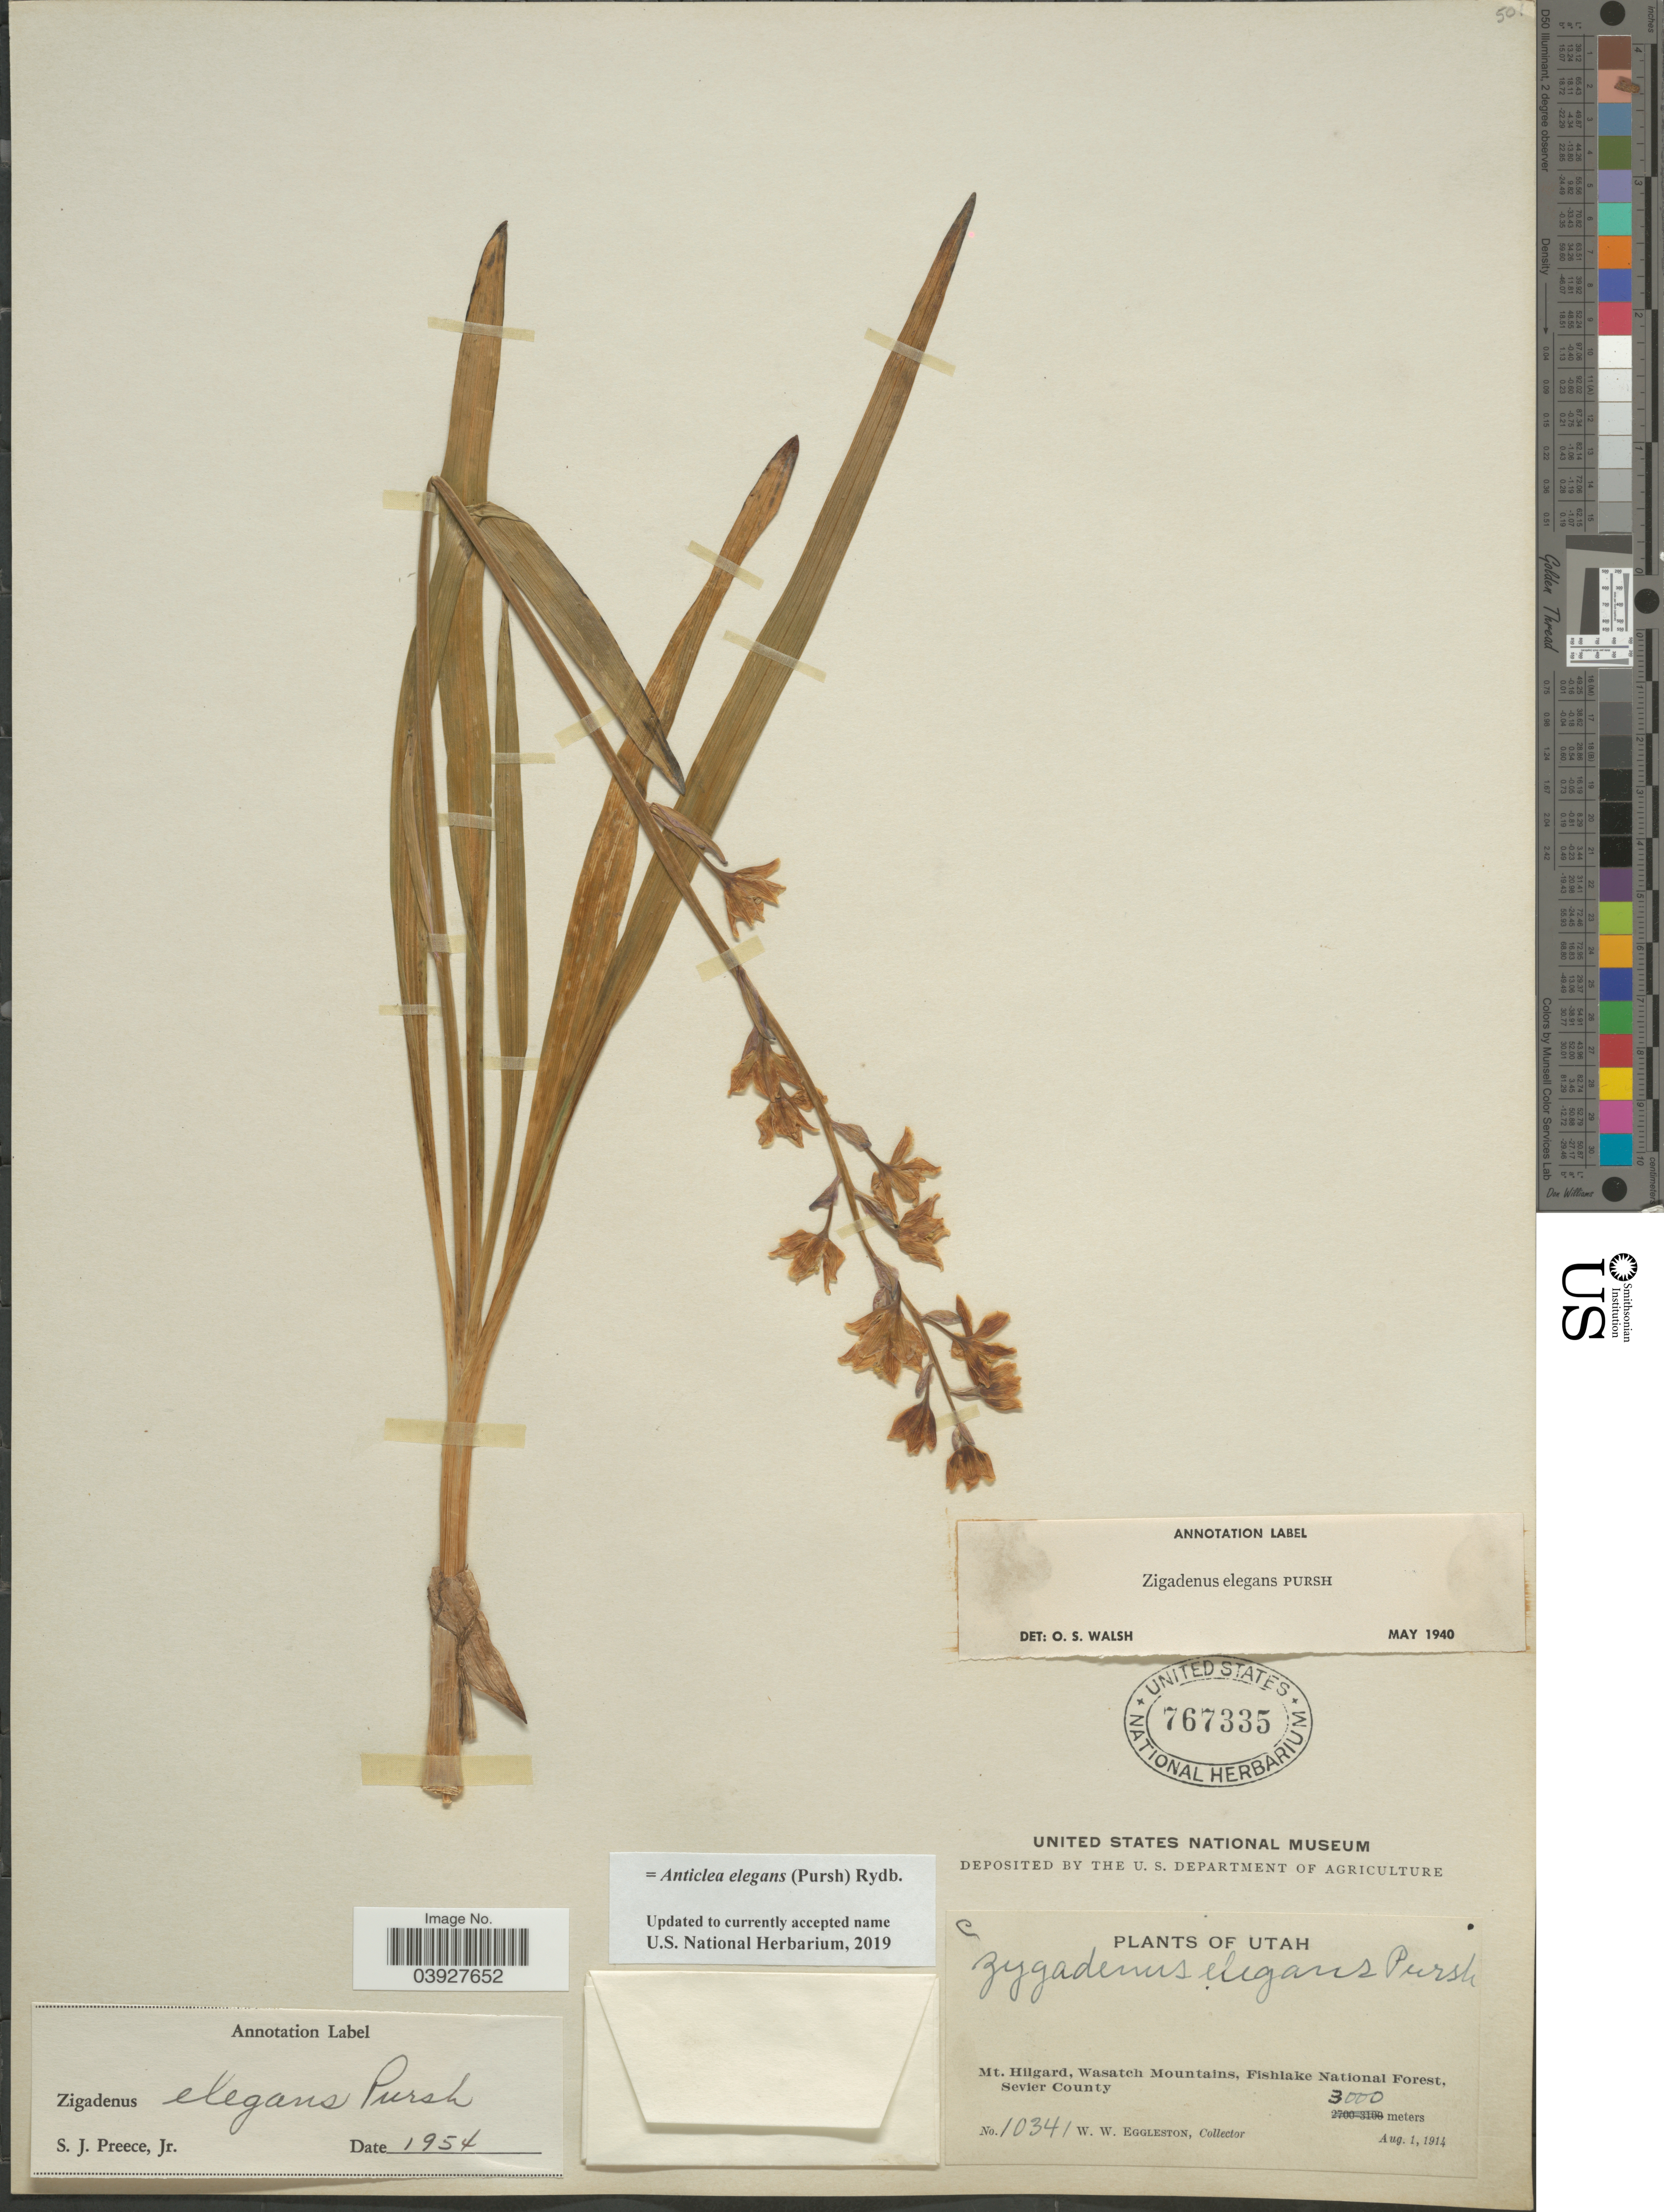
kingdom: Plantae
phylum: Tracheophyta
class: Liliopsida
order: Liliales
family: Melanthiaceae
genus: Anticlea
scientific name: Anticlea elegans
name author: (Pursh) Rydb.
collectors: W. W. Eggleston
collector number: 10341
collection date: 1914-08-01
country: United States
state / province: Utah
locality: Mt. Hilgard, Wasatch Mountains, Fishlake National Forest, Sevier County.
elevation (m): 3000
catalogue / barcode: US 767335